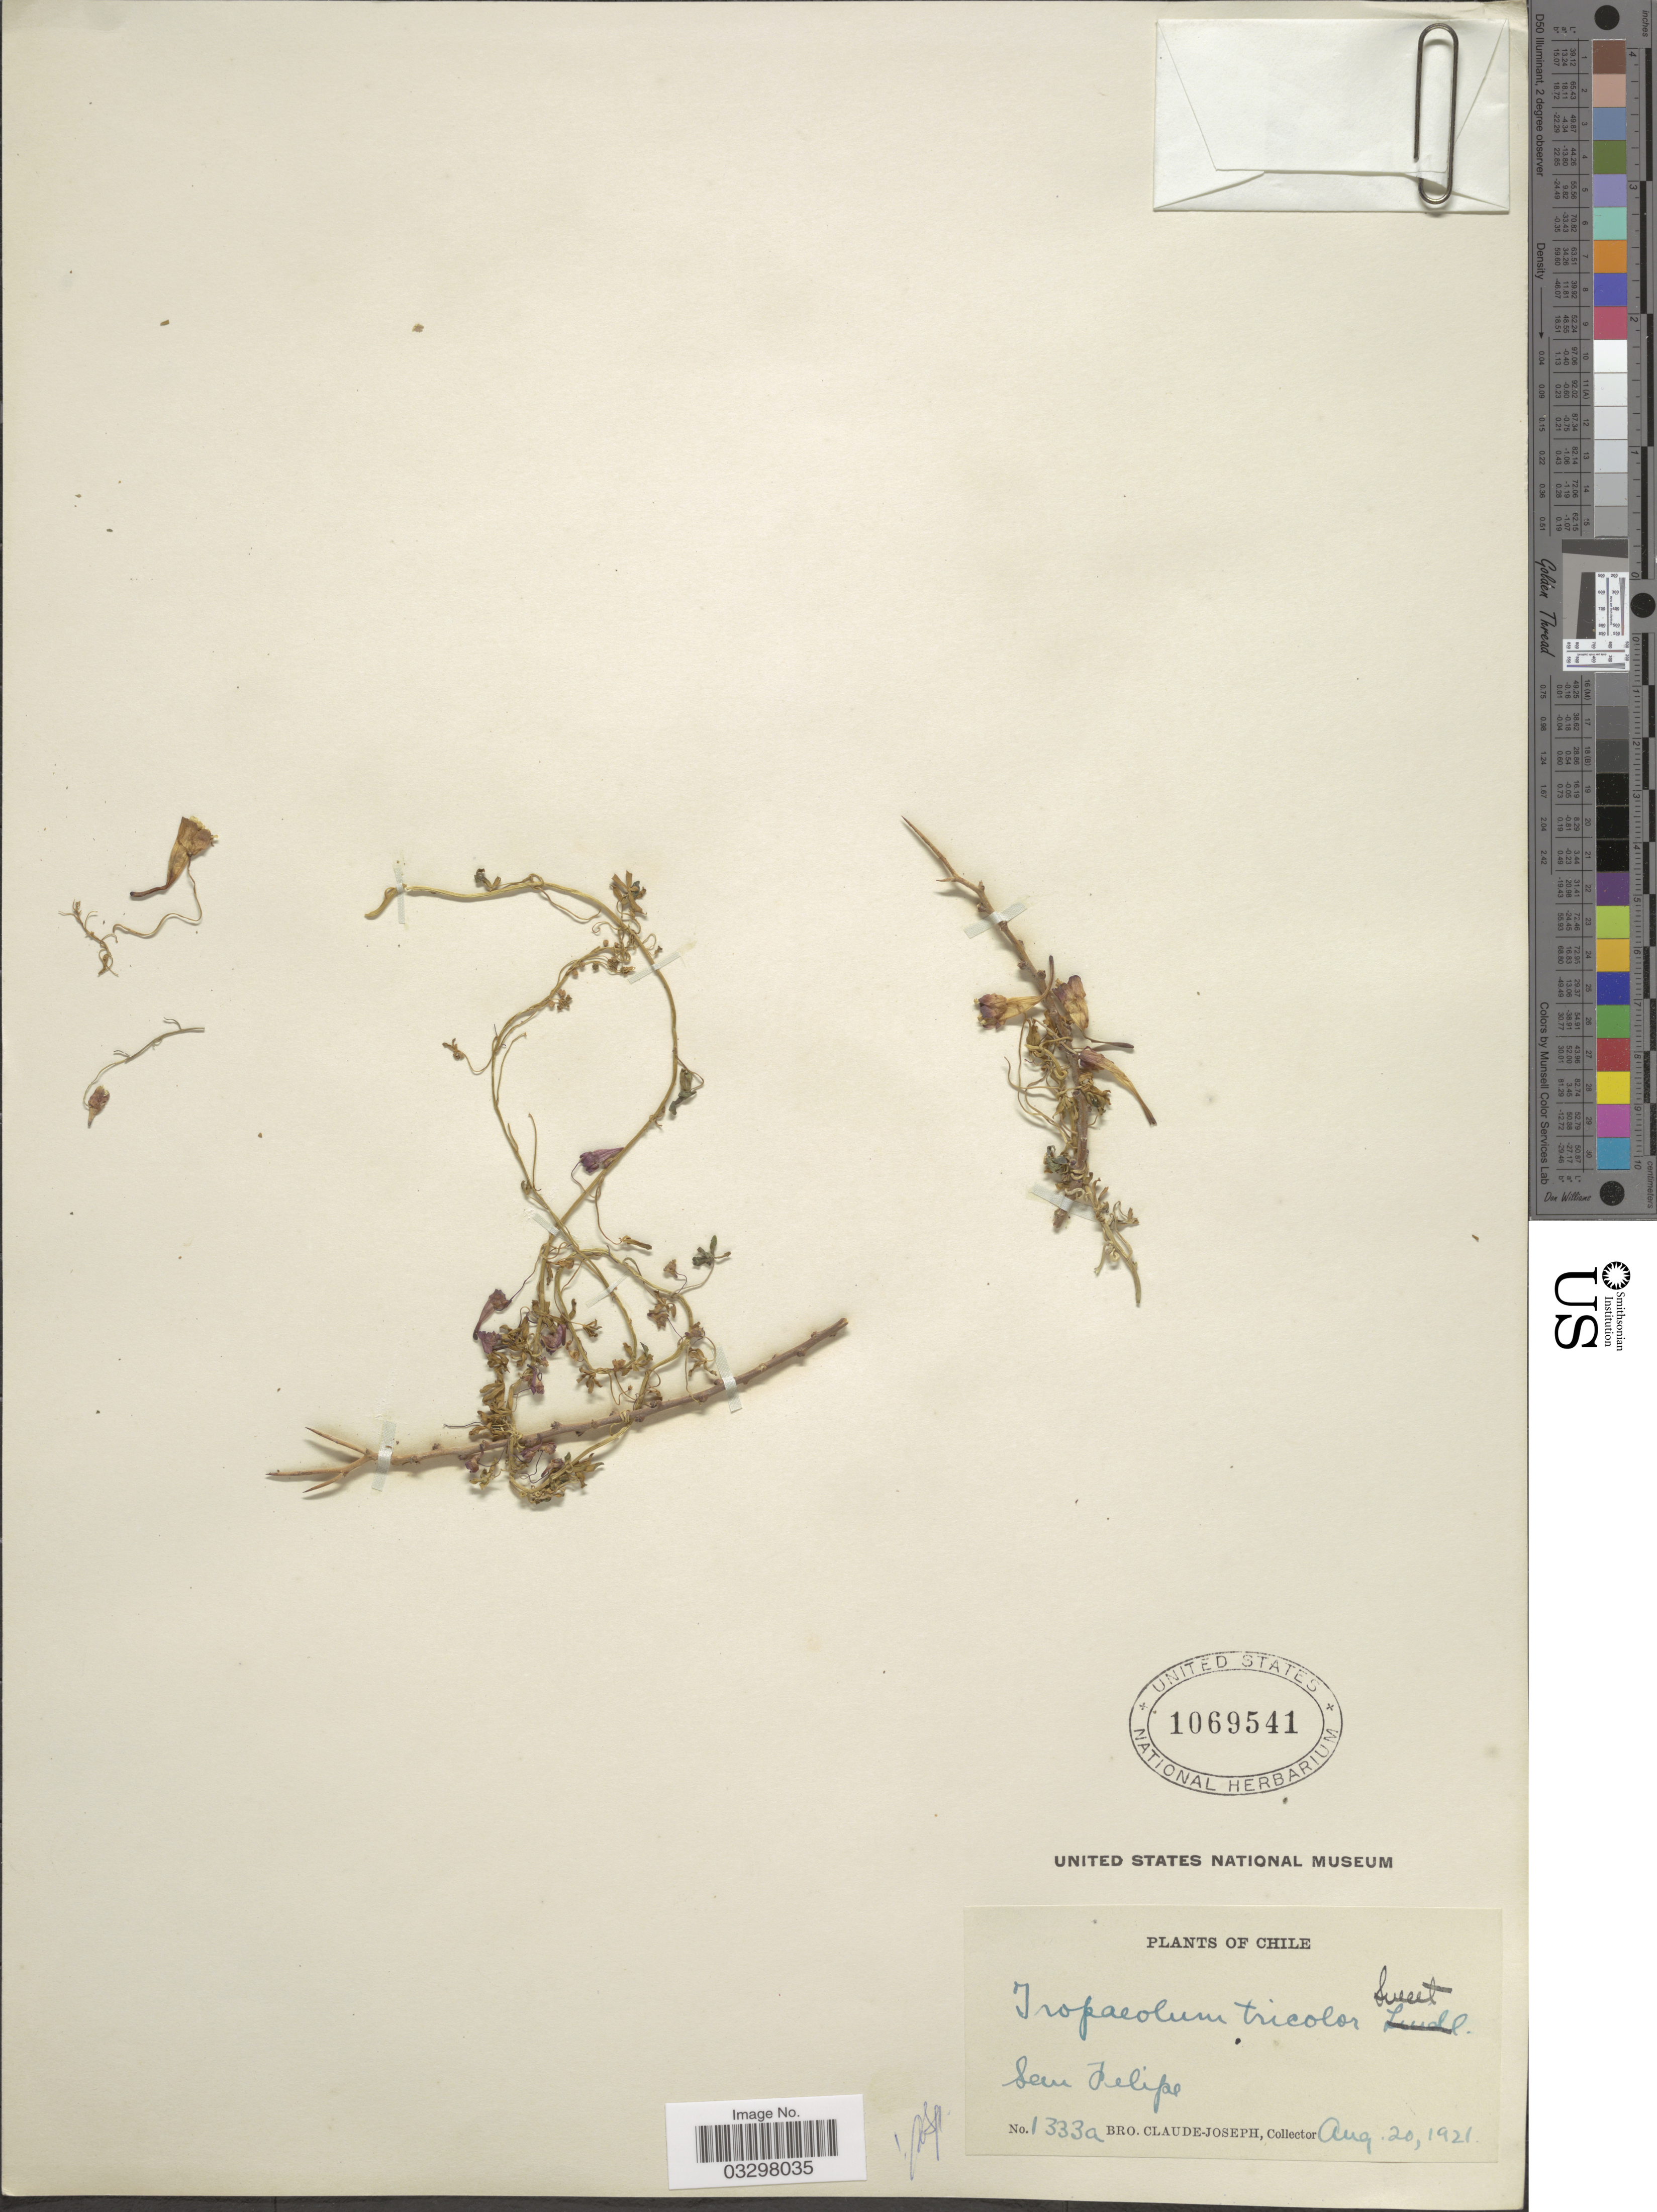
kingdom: Plantae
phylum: Tracheophyta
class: Magnoliopsida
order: Brassicales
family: Tropaeolaceae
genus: Tropaeolum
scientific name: Tropaeolum tricolor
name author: Sweet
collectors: Bro. Claude-Joseph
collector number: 1333a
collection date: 1921-08-20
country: Chile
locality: San Felipe.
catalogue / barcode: US 1069541